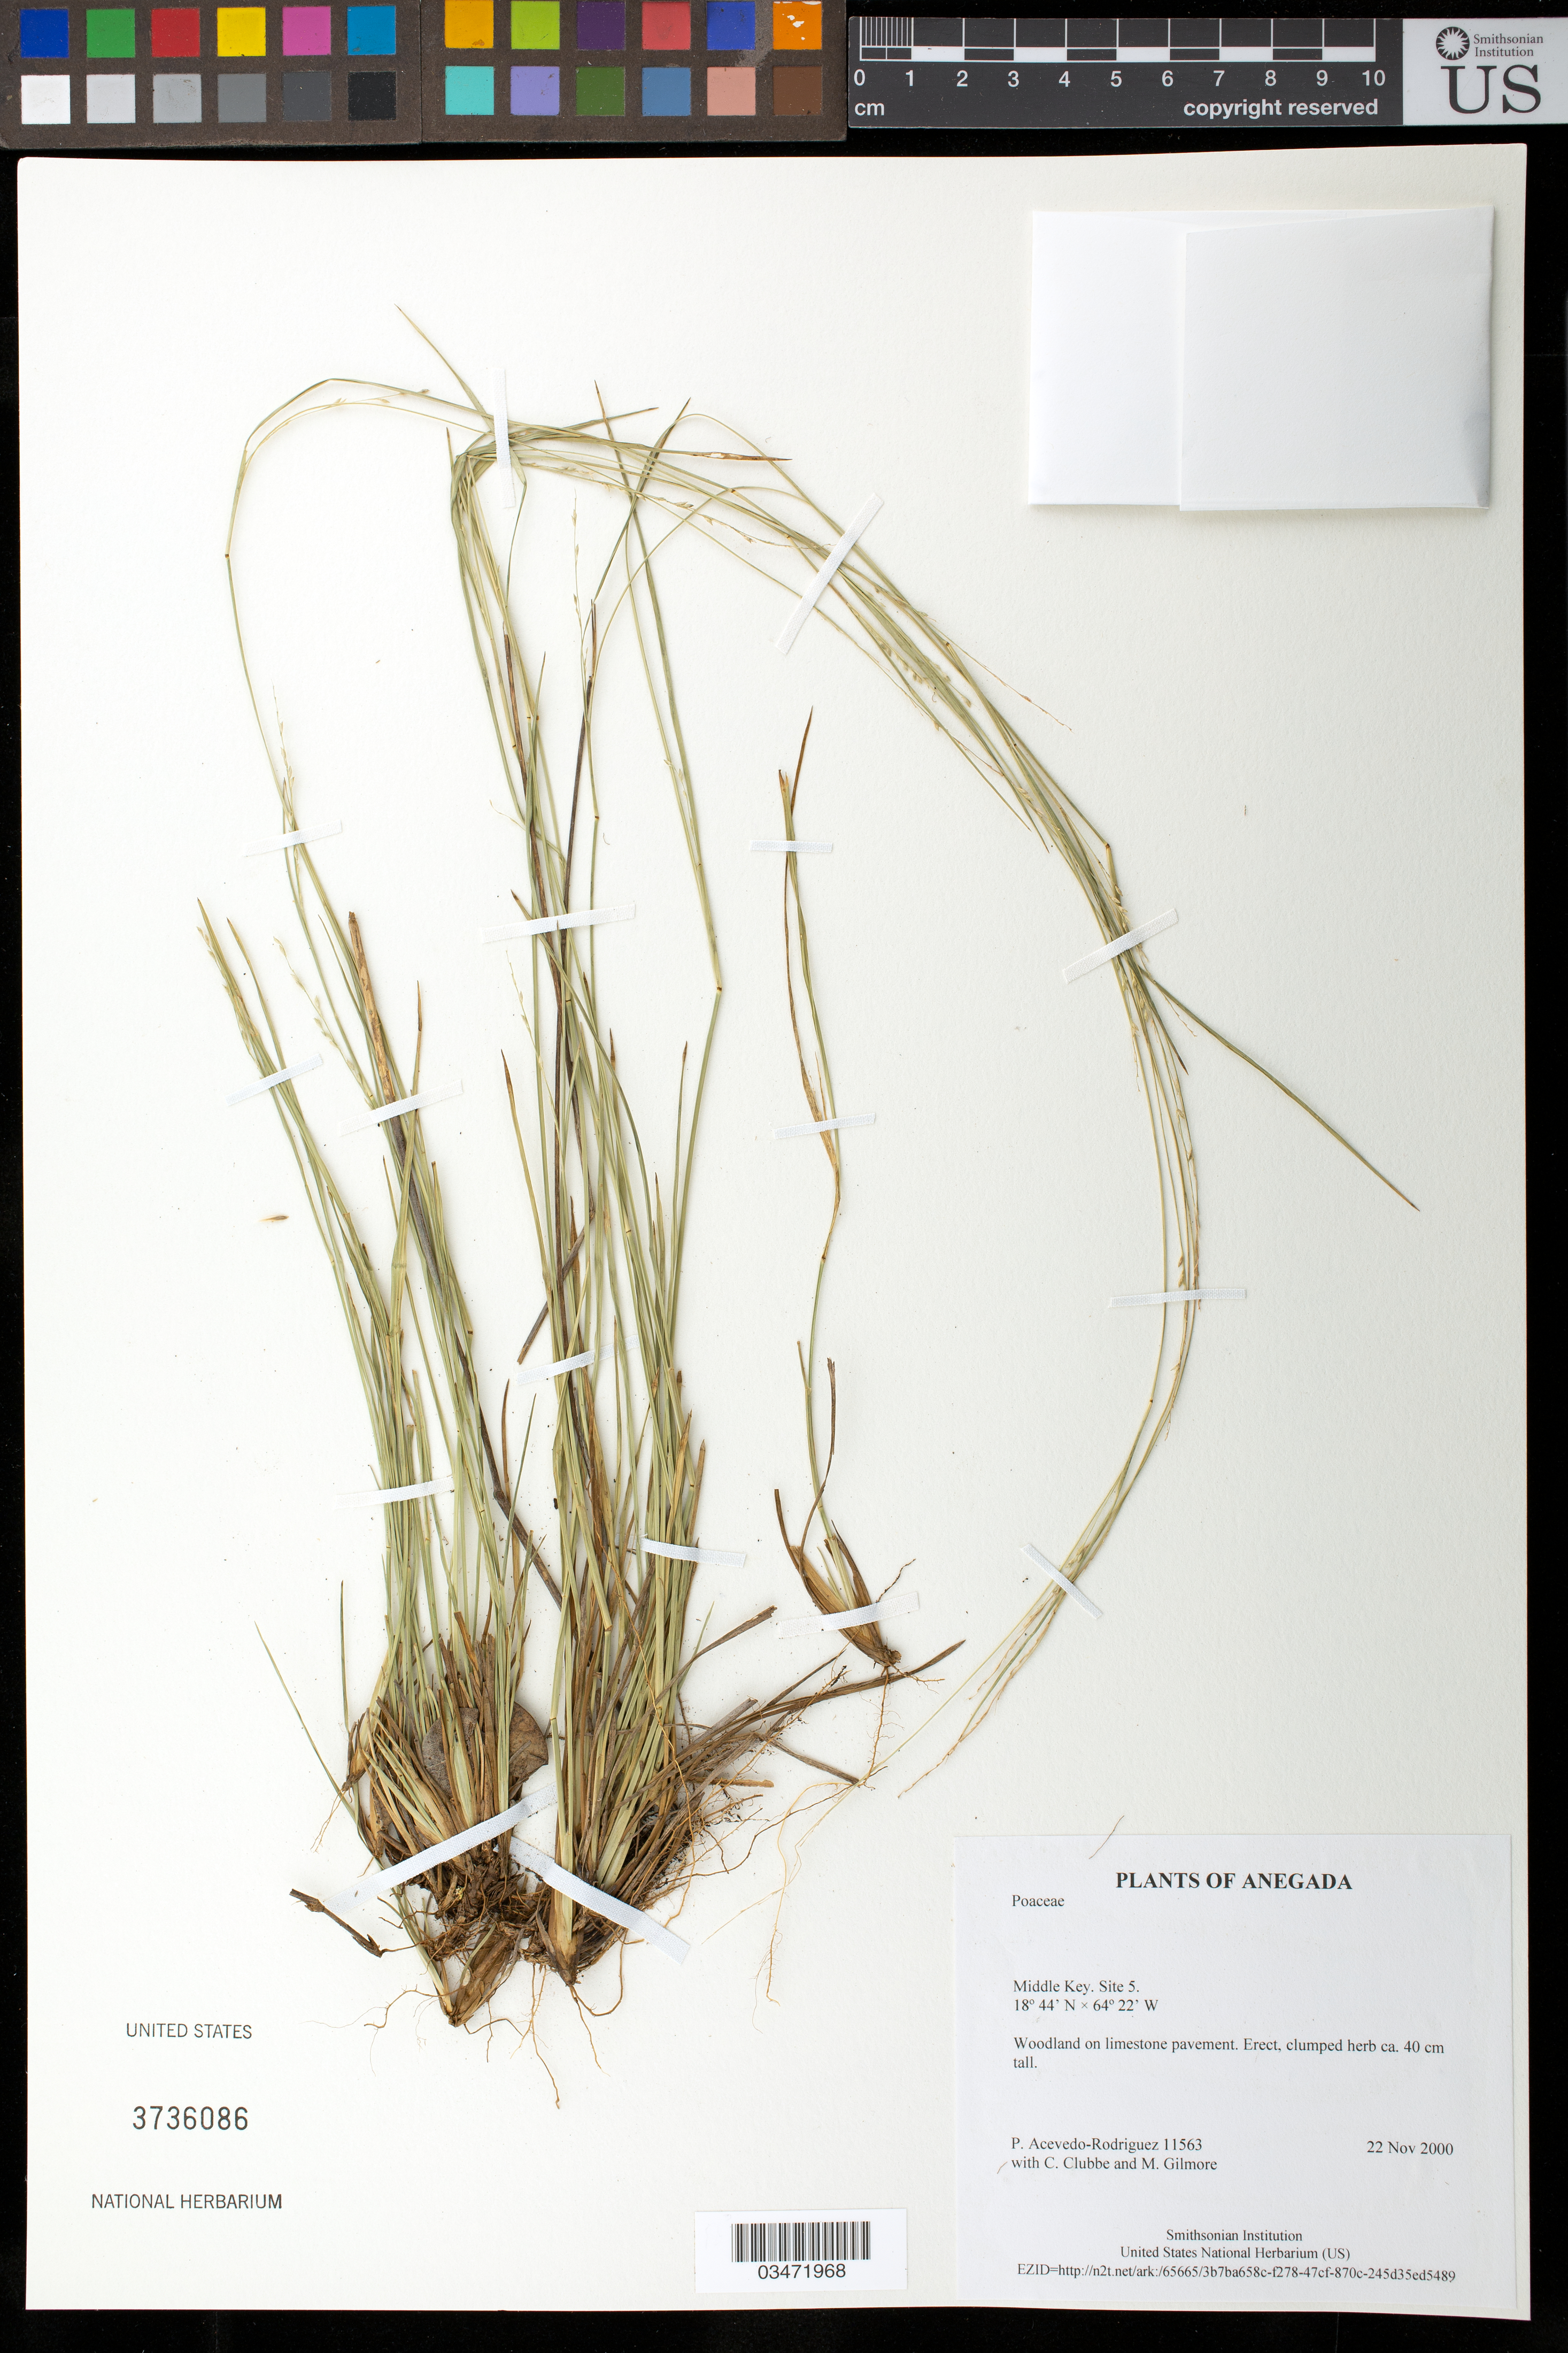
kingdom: Plantae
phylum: Tracheophyta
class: Liliopsida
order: Poales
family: Poaceae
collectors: P. Acevedo-Rodr., C. Clubbe & M. Gilmore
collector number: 11563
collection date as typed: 22 Nov 2000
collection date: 2000-11-22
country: British Virgin Islands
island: Anegada I.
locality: Middle Key. Site 5.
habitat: Woodland on limestone pavement.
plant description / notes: US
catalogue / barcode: US 3736086